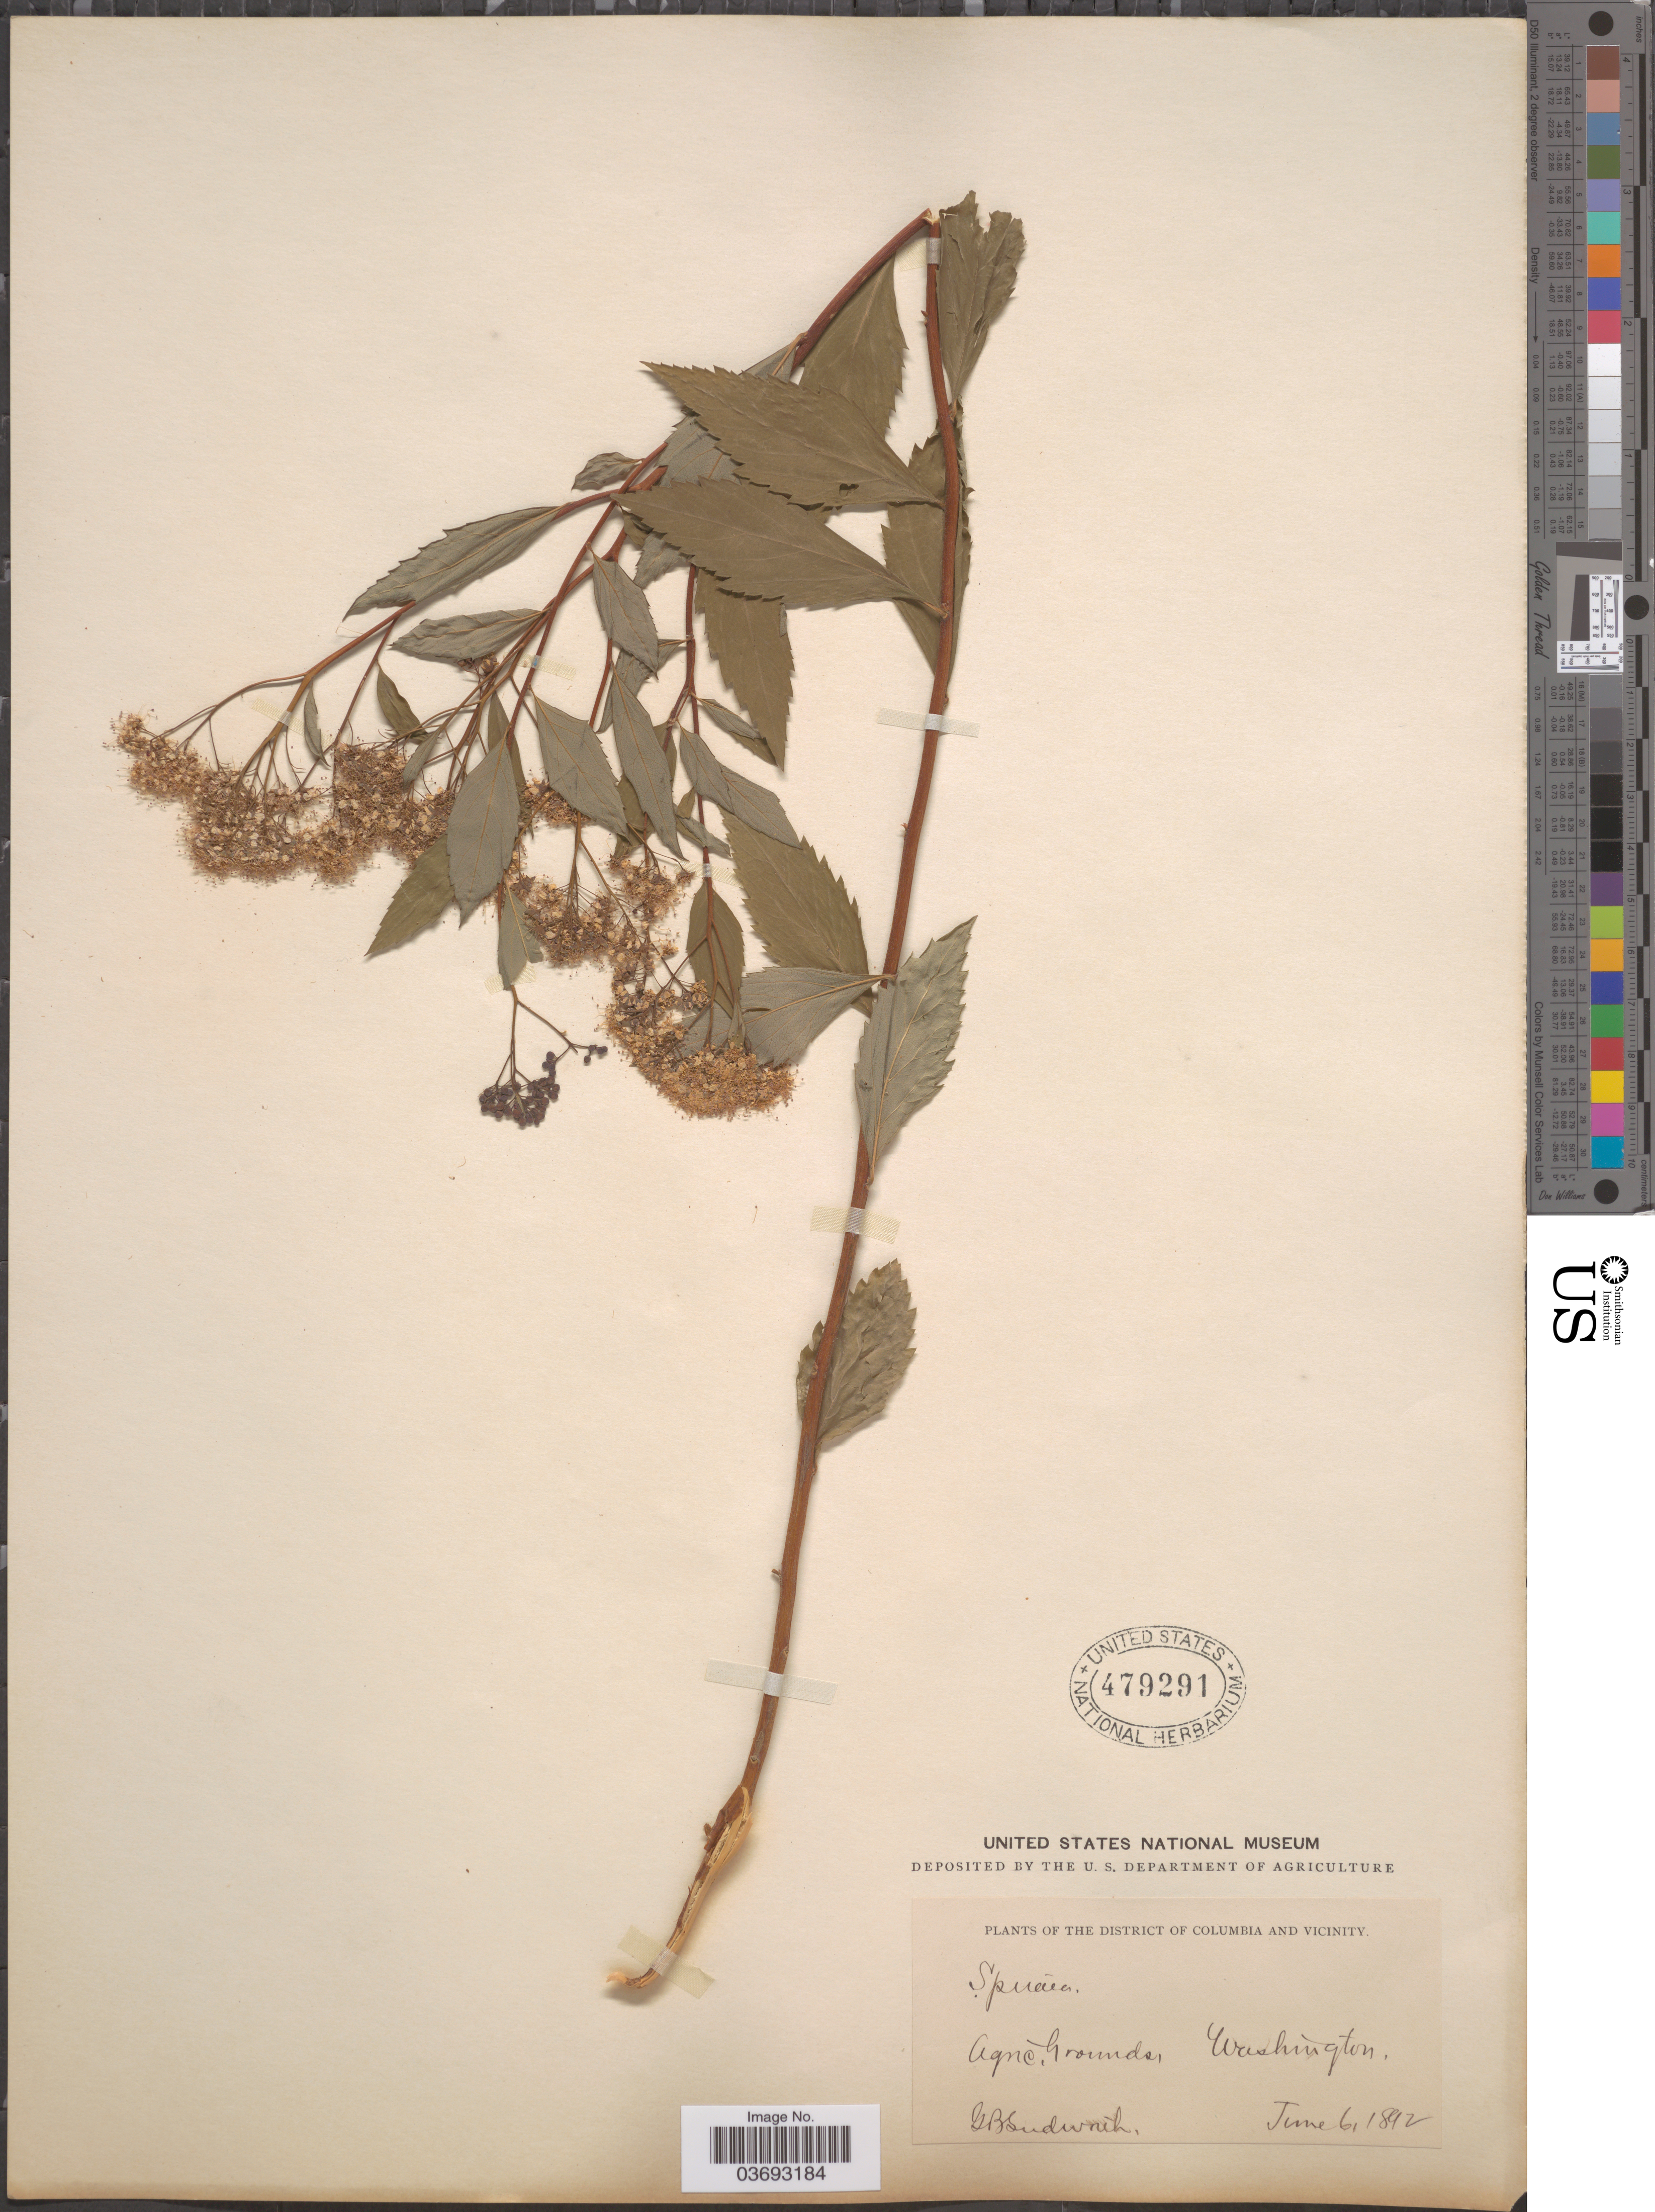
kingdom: Plantae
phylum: Tracheophyta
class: Magnoliopsida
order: Rosales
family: Rosaceae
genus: Spiraea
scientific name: Spiraea sp.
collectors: G. B. Sudworth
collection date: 1892-06-06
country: United States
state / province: District of Columbia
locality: The District of Columbia and Vicinity. Agrc. Grounds. Washington.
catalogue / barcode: US 479291